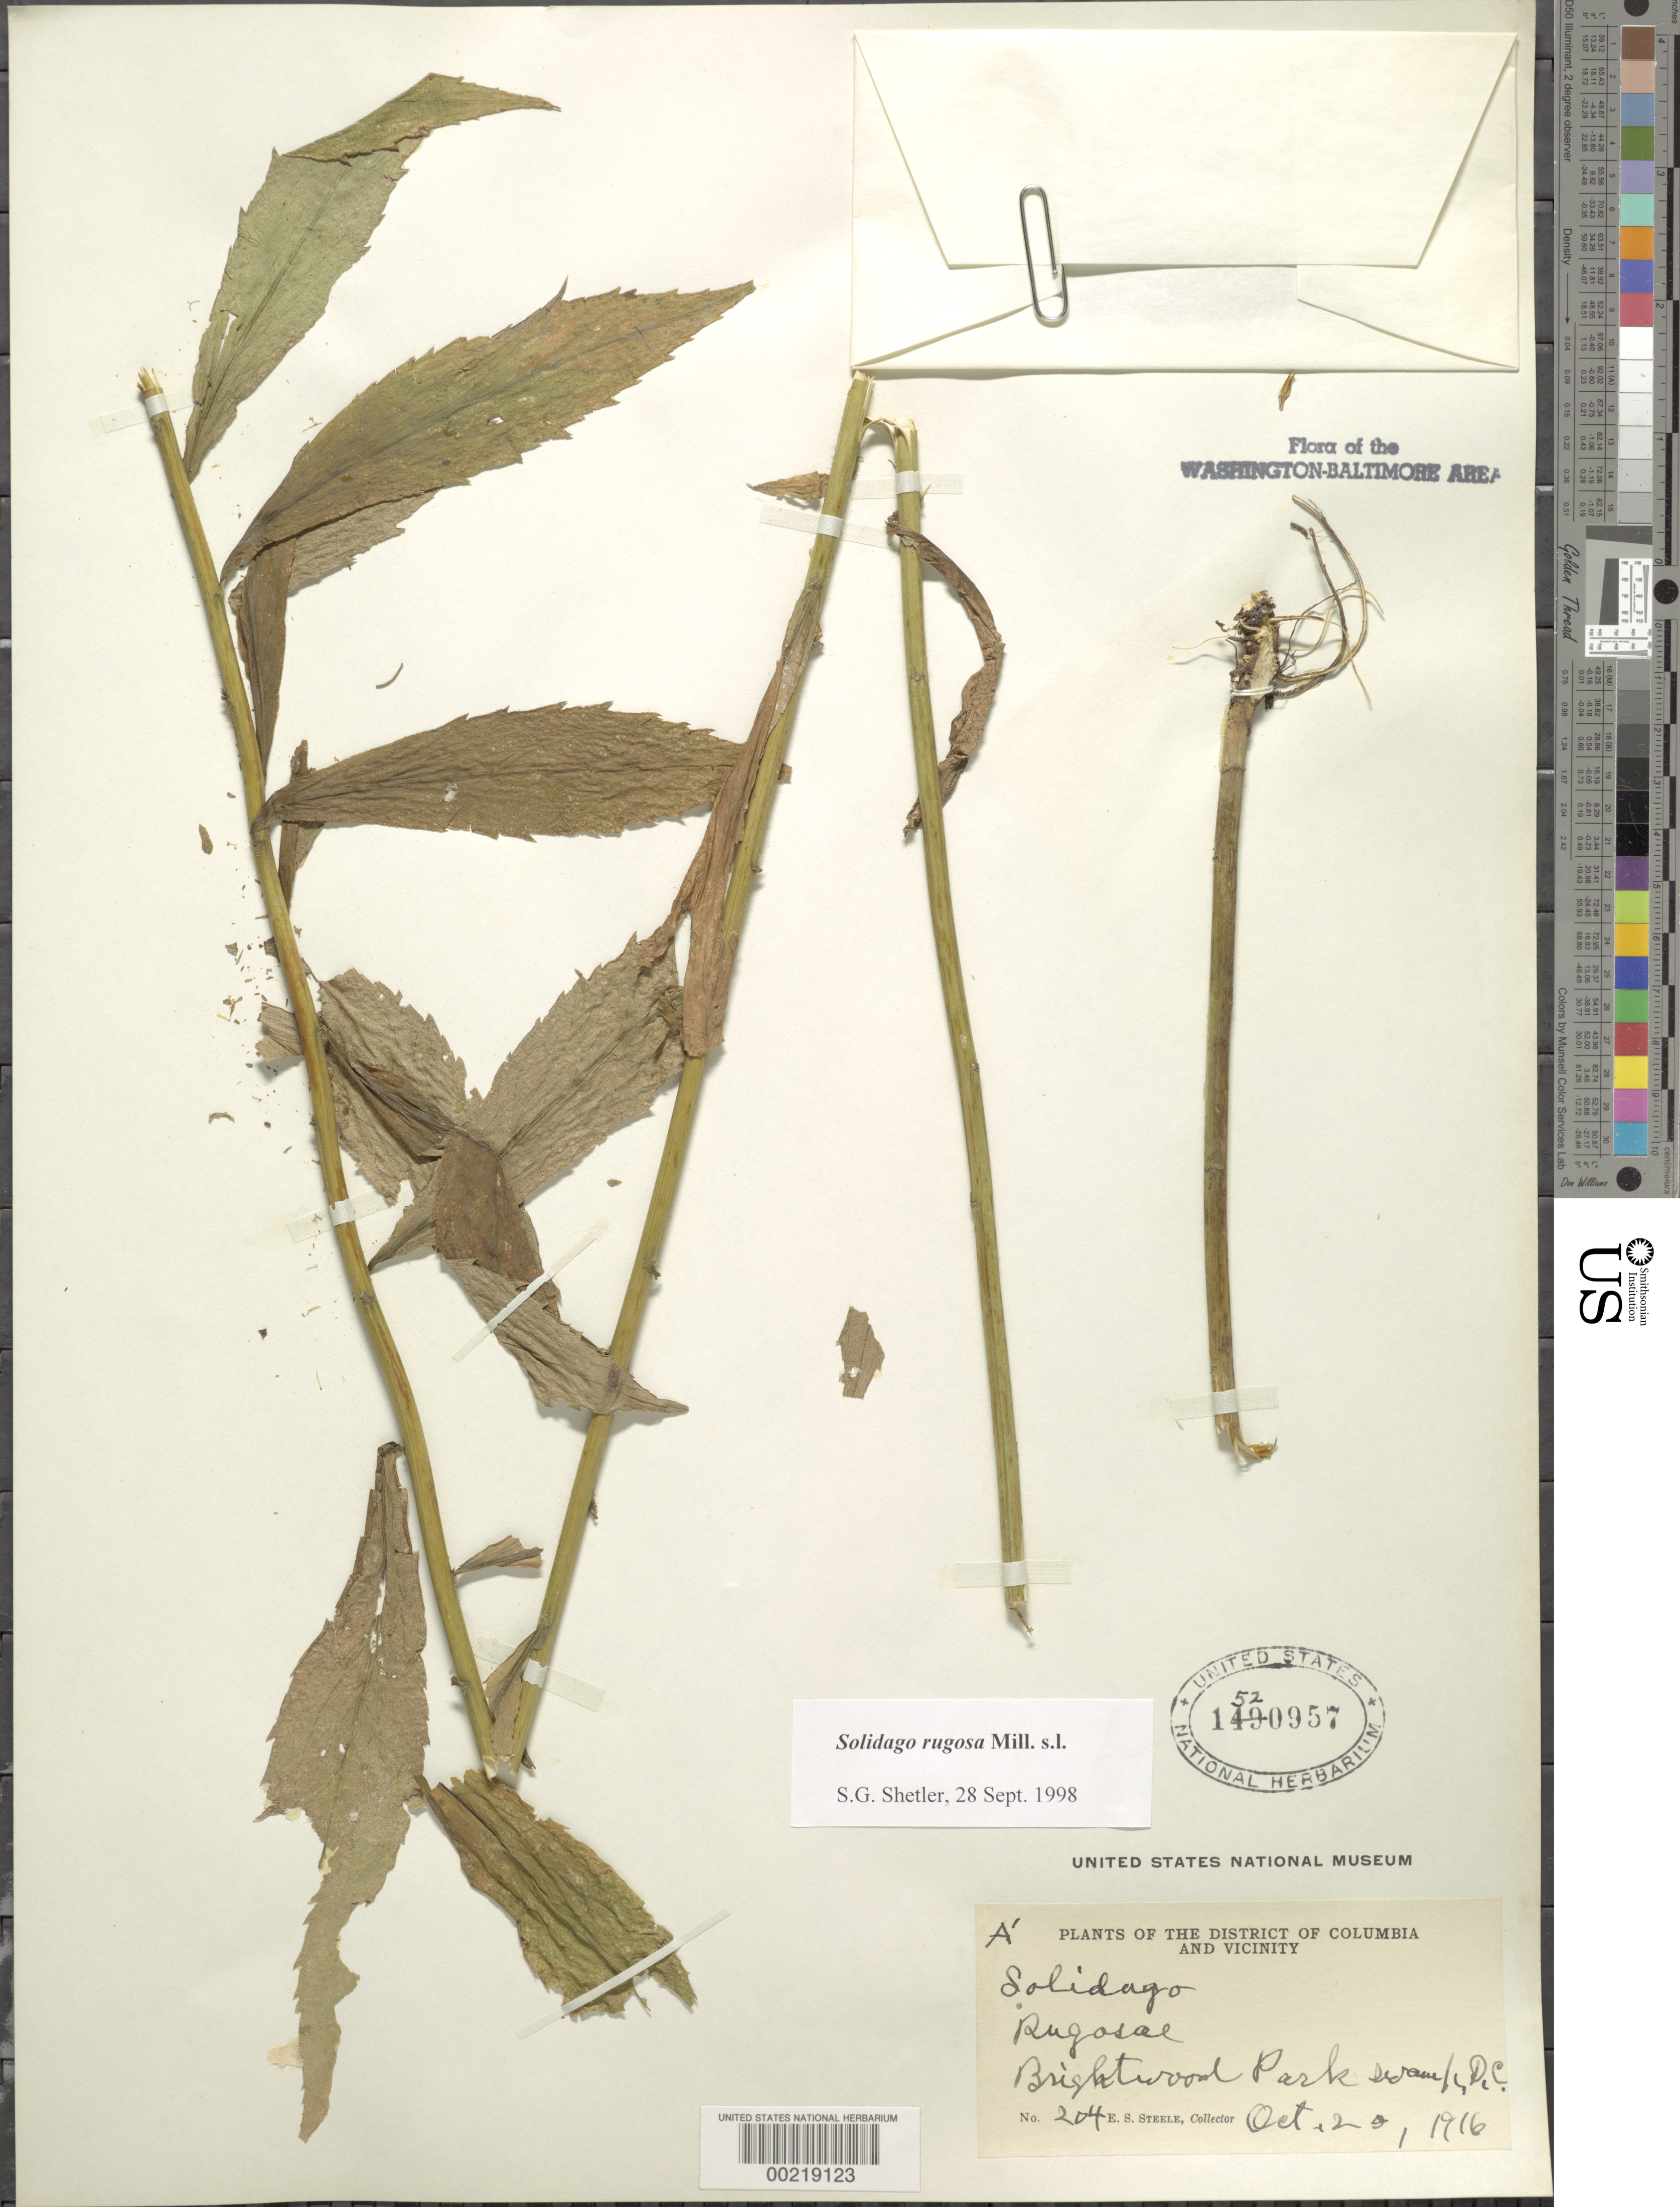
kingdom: Plantae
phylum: Tracheophyta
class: Magnoliopsida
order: Asterales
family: Asteraceae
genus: Solidago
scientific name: Solidago rugosa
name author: Mill.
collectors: E. Steele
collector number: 204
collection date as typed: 20 Oct 1916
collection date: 1916-10-20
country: United States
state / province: District of Columbia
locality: Brightwood Park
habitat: Swamp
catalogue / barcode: US 1520957